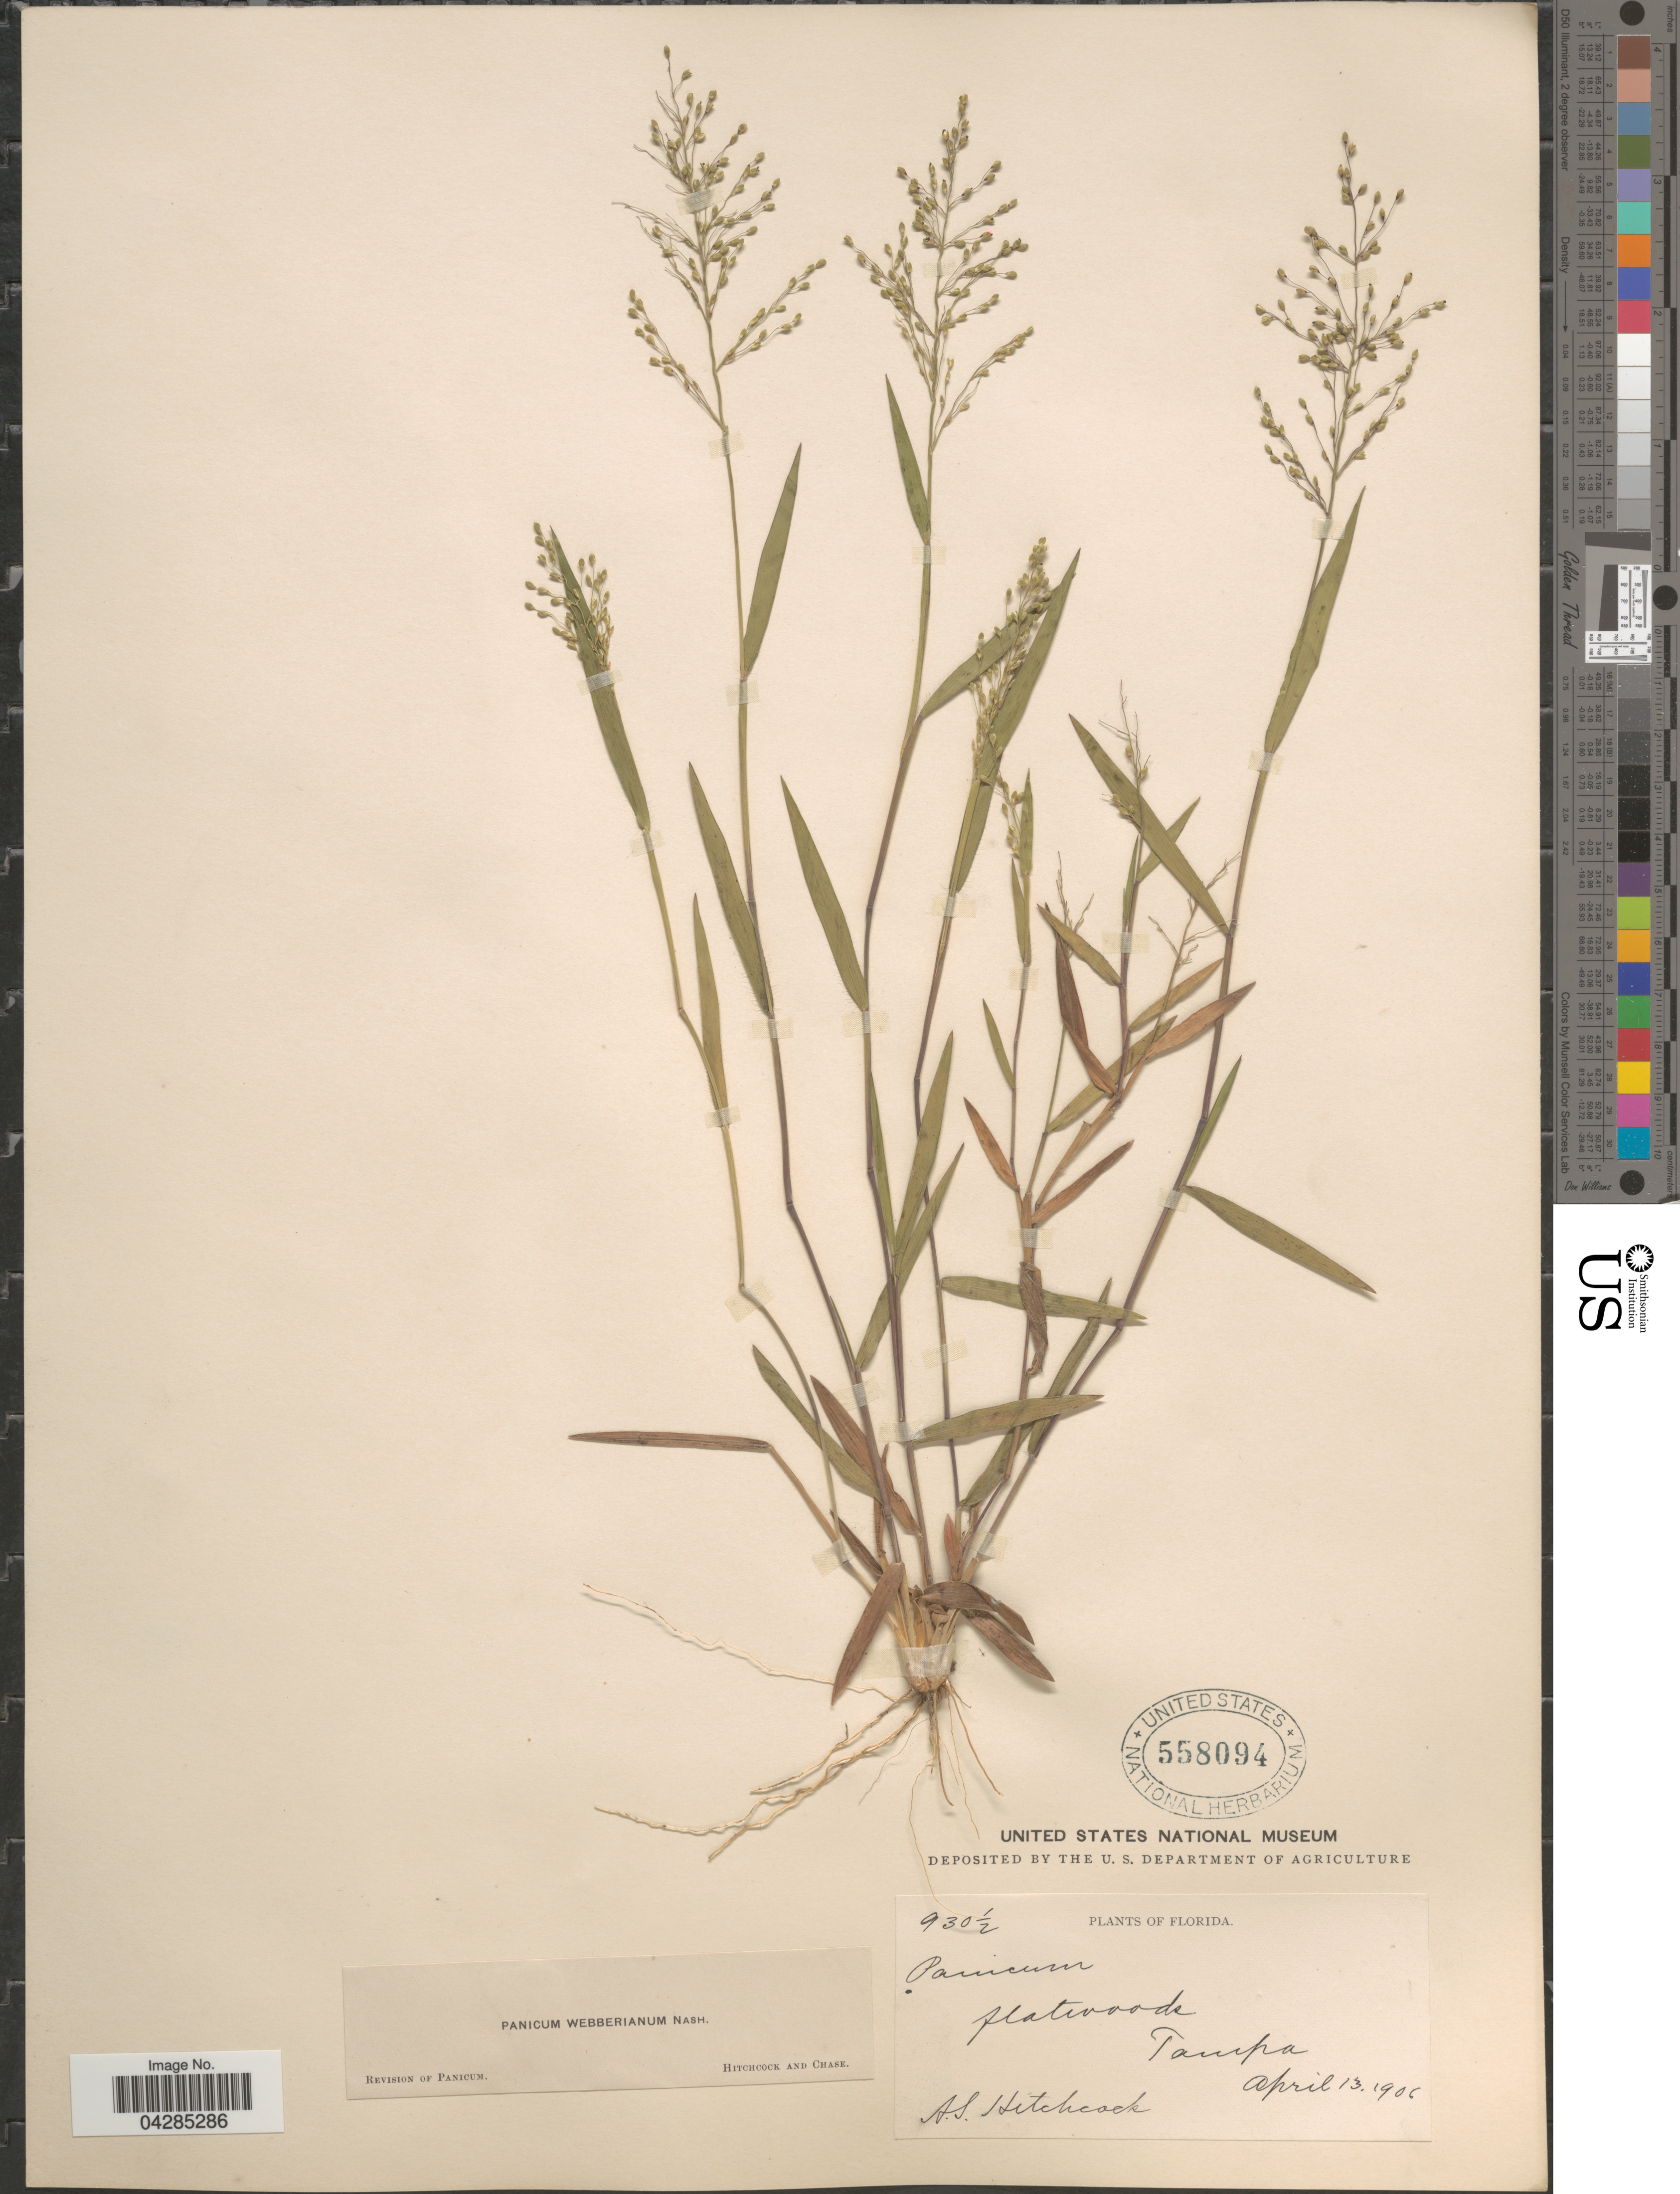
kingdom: Plantae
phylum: Tracheophyta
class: Liliopsida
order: Poales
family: Poaceae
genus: Dichanthelium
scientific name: Dichanthelium portoricense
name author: (Desv. ex Ham.) B.F. Hansen & Wunderlin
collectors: A. S. Hitchcock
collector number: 930½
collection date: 1906-04-13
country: United States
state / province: Florida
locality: Flatwoods. Tampa.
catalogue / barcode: US 558094